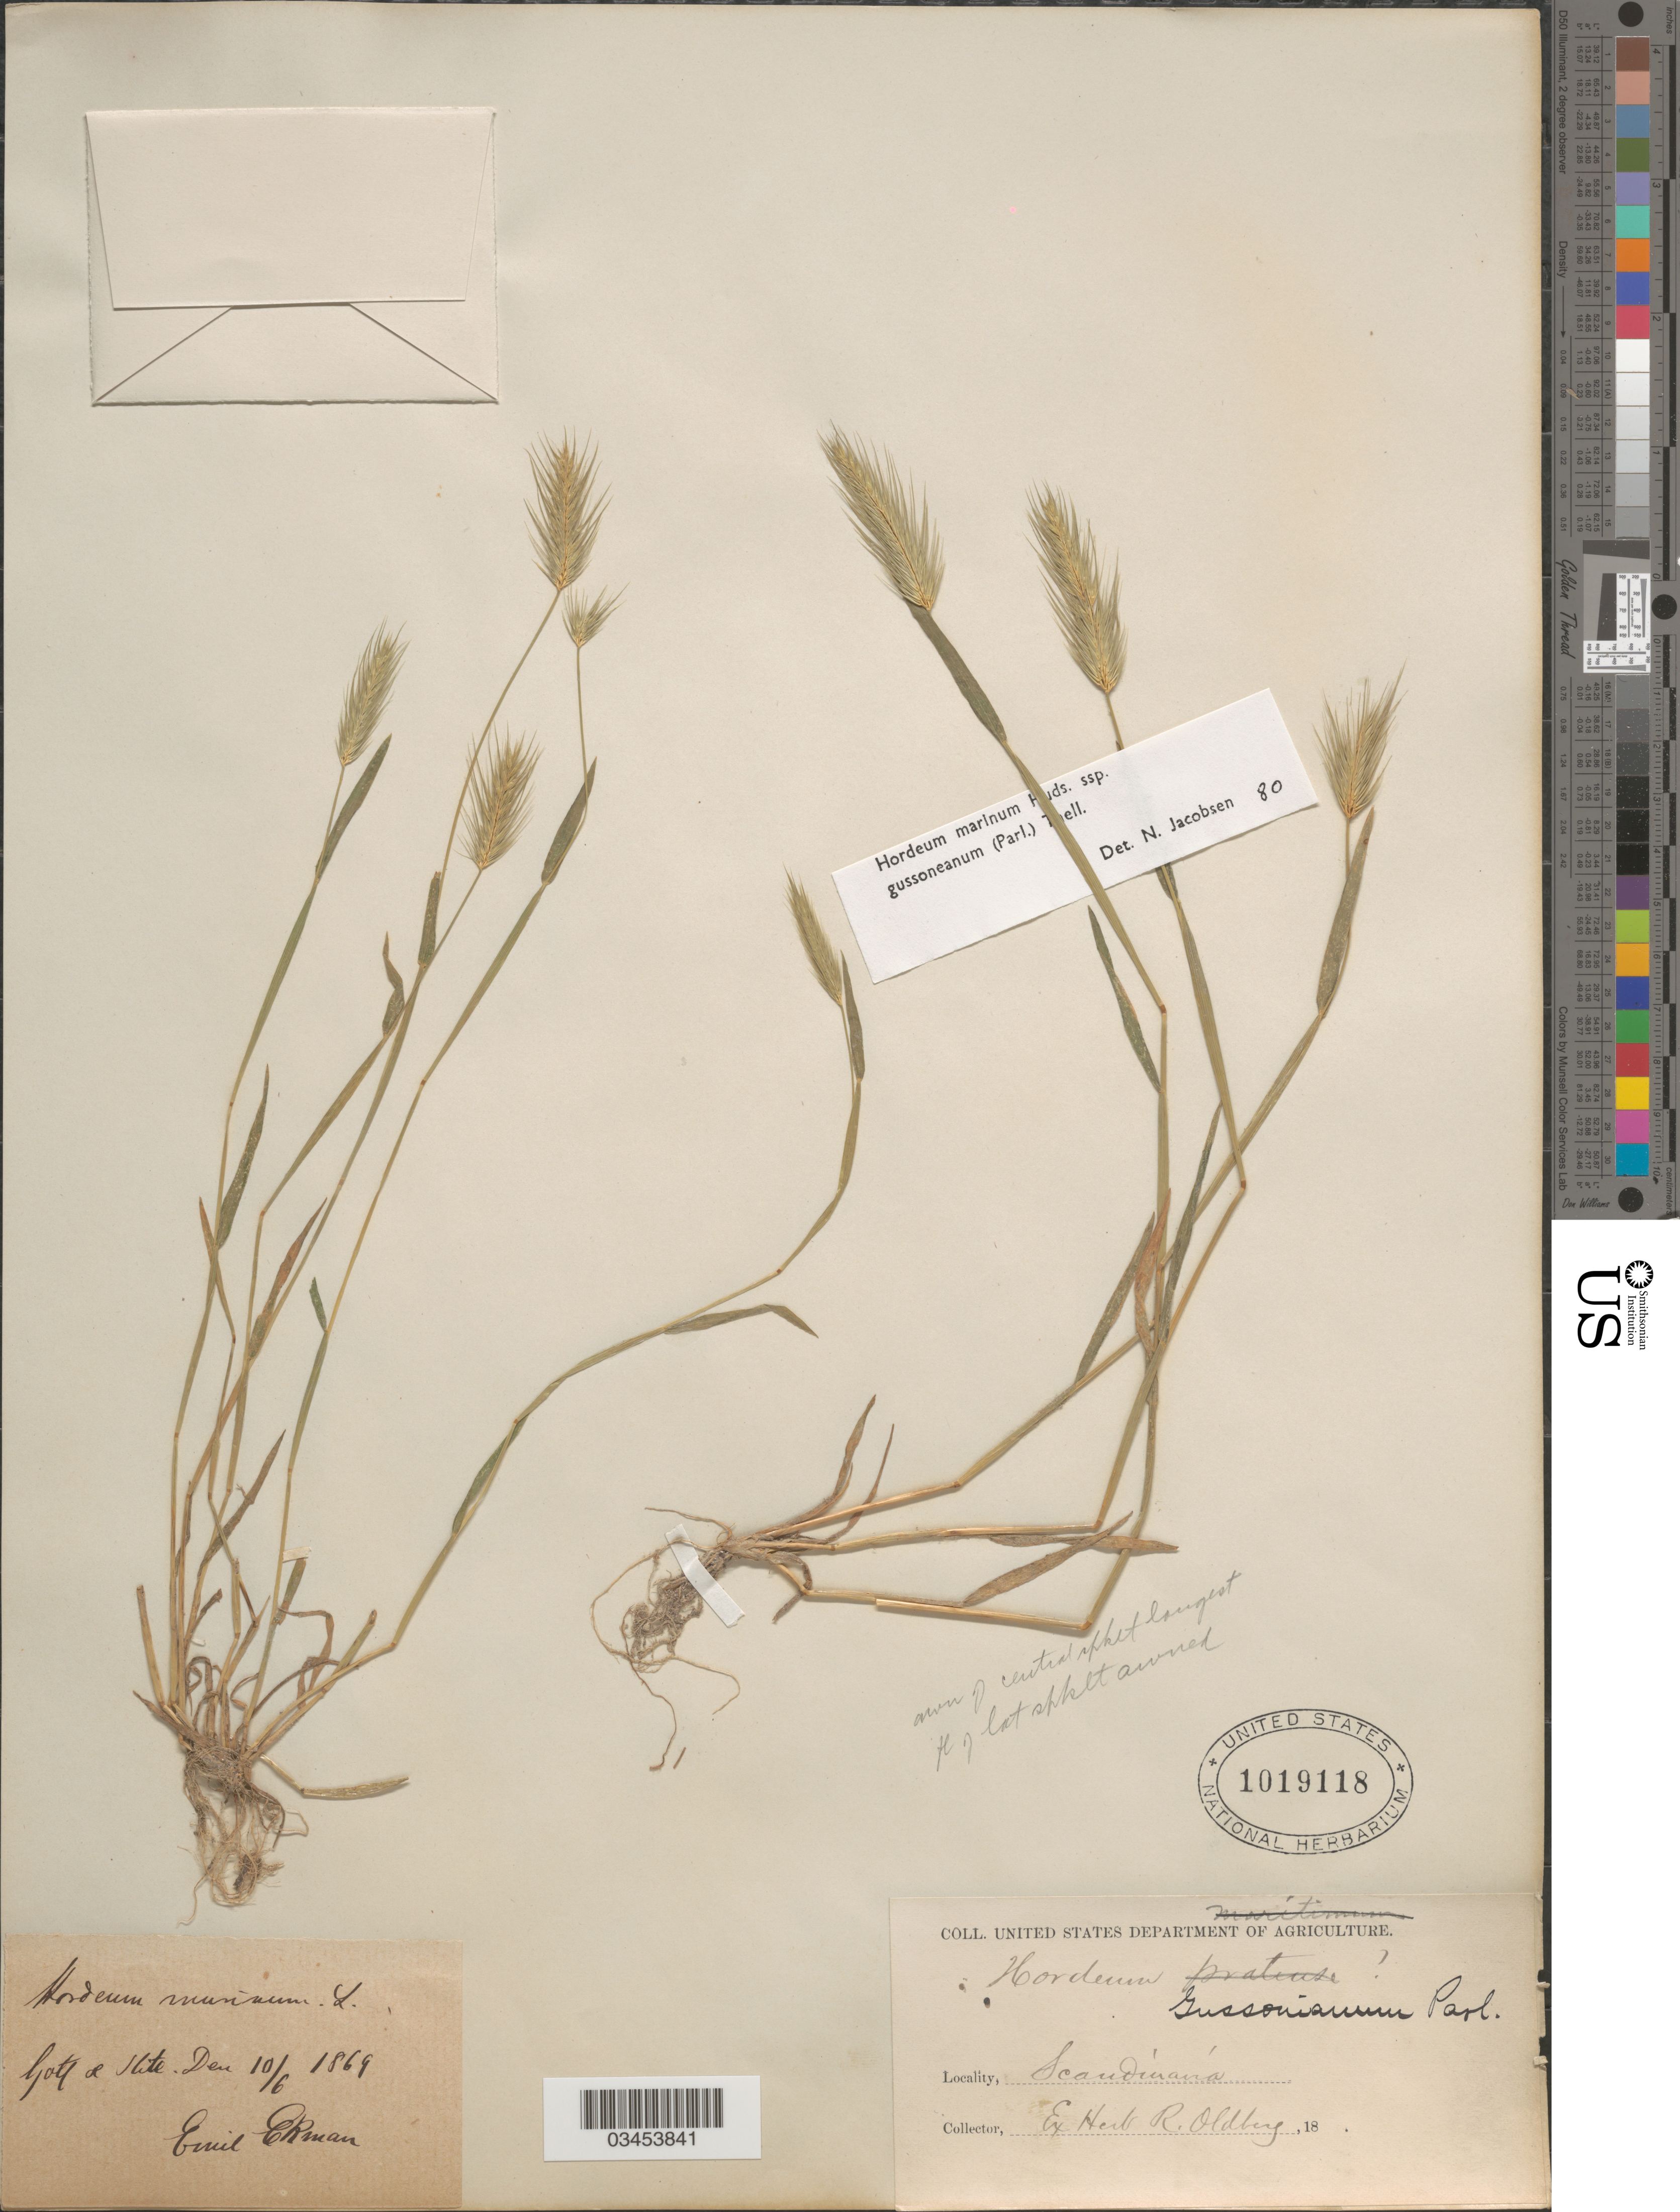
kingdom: Plantae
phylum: Tracheophyta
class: Liliopsida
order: Poales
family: Poaceae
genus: Hordeum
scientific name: Hordeum marinum subsp. gussoneanum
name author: (Parl.) Thell.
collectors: E. Ekman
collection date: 1869-06-10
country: Sweden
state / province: Gotland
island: Gotland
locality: Scandinavia. Gotl de Slite Den.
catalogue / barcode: US 1019118